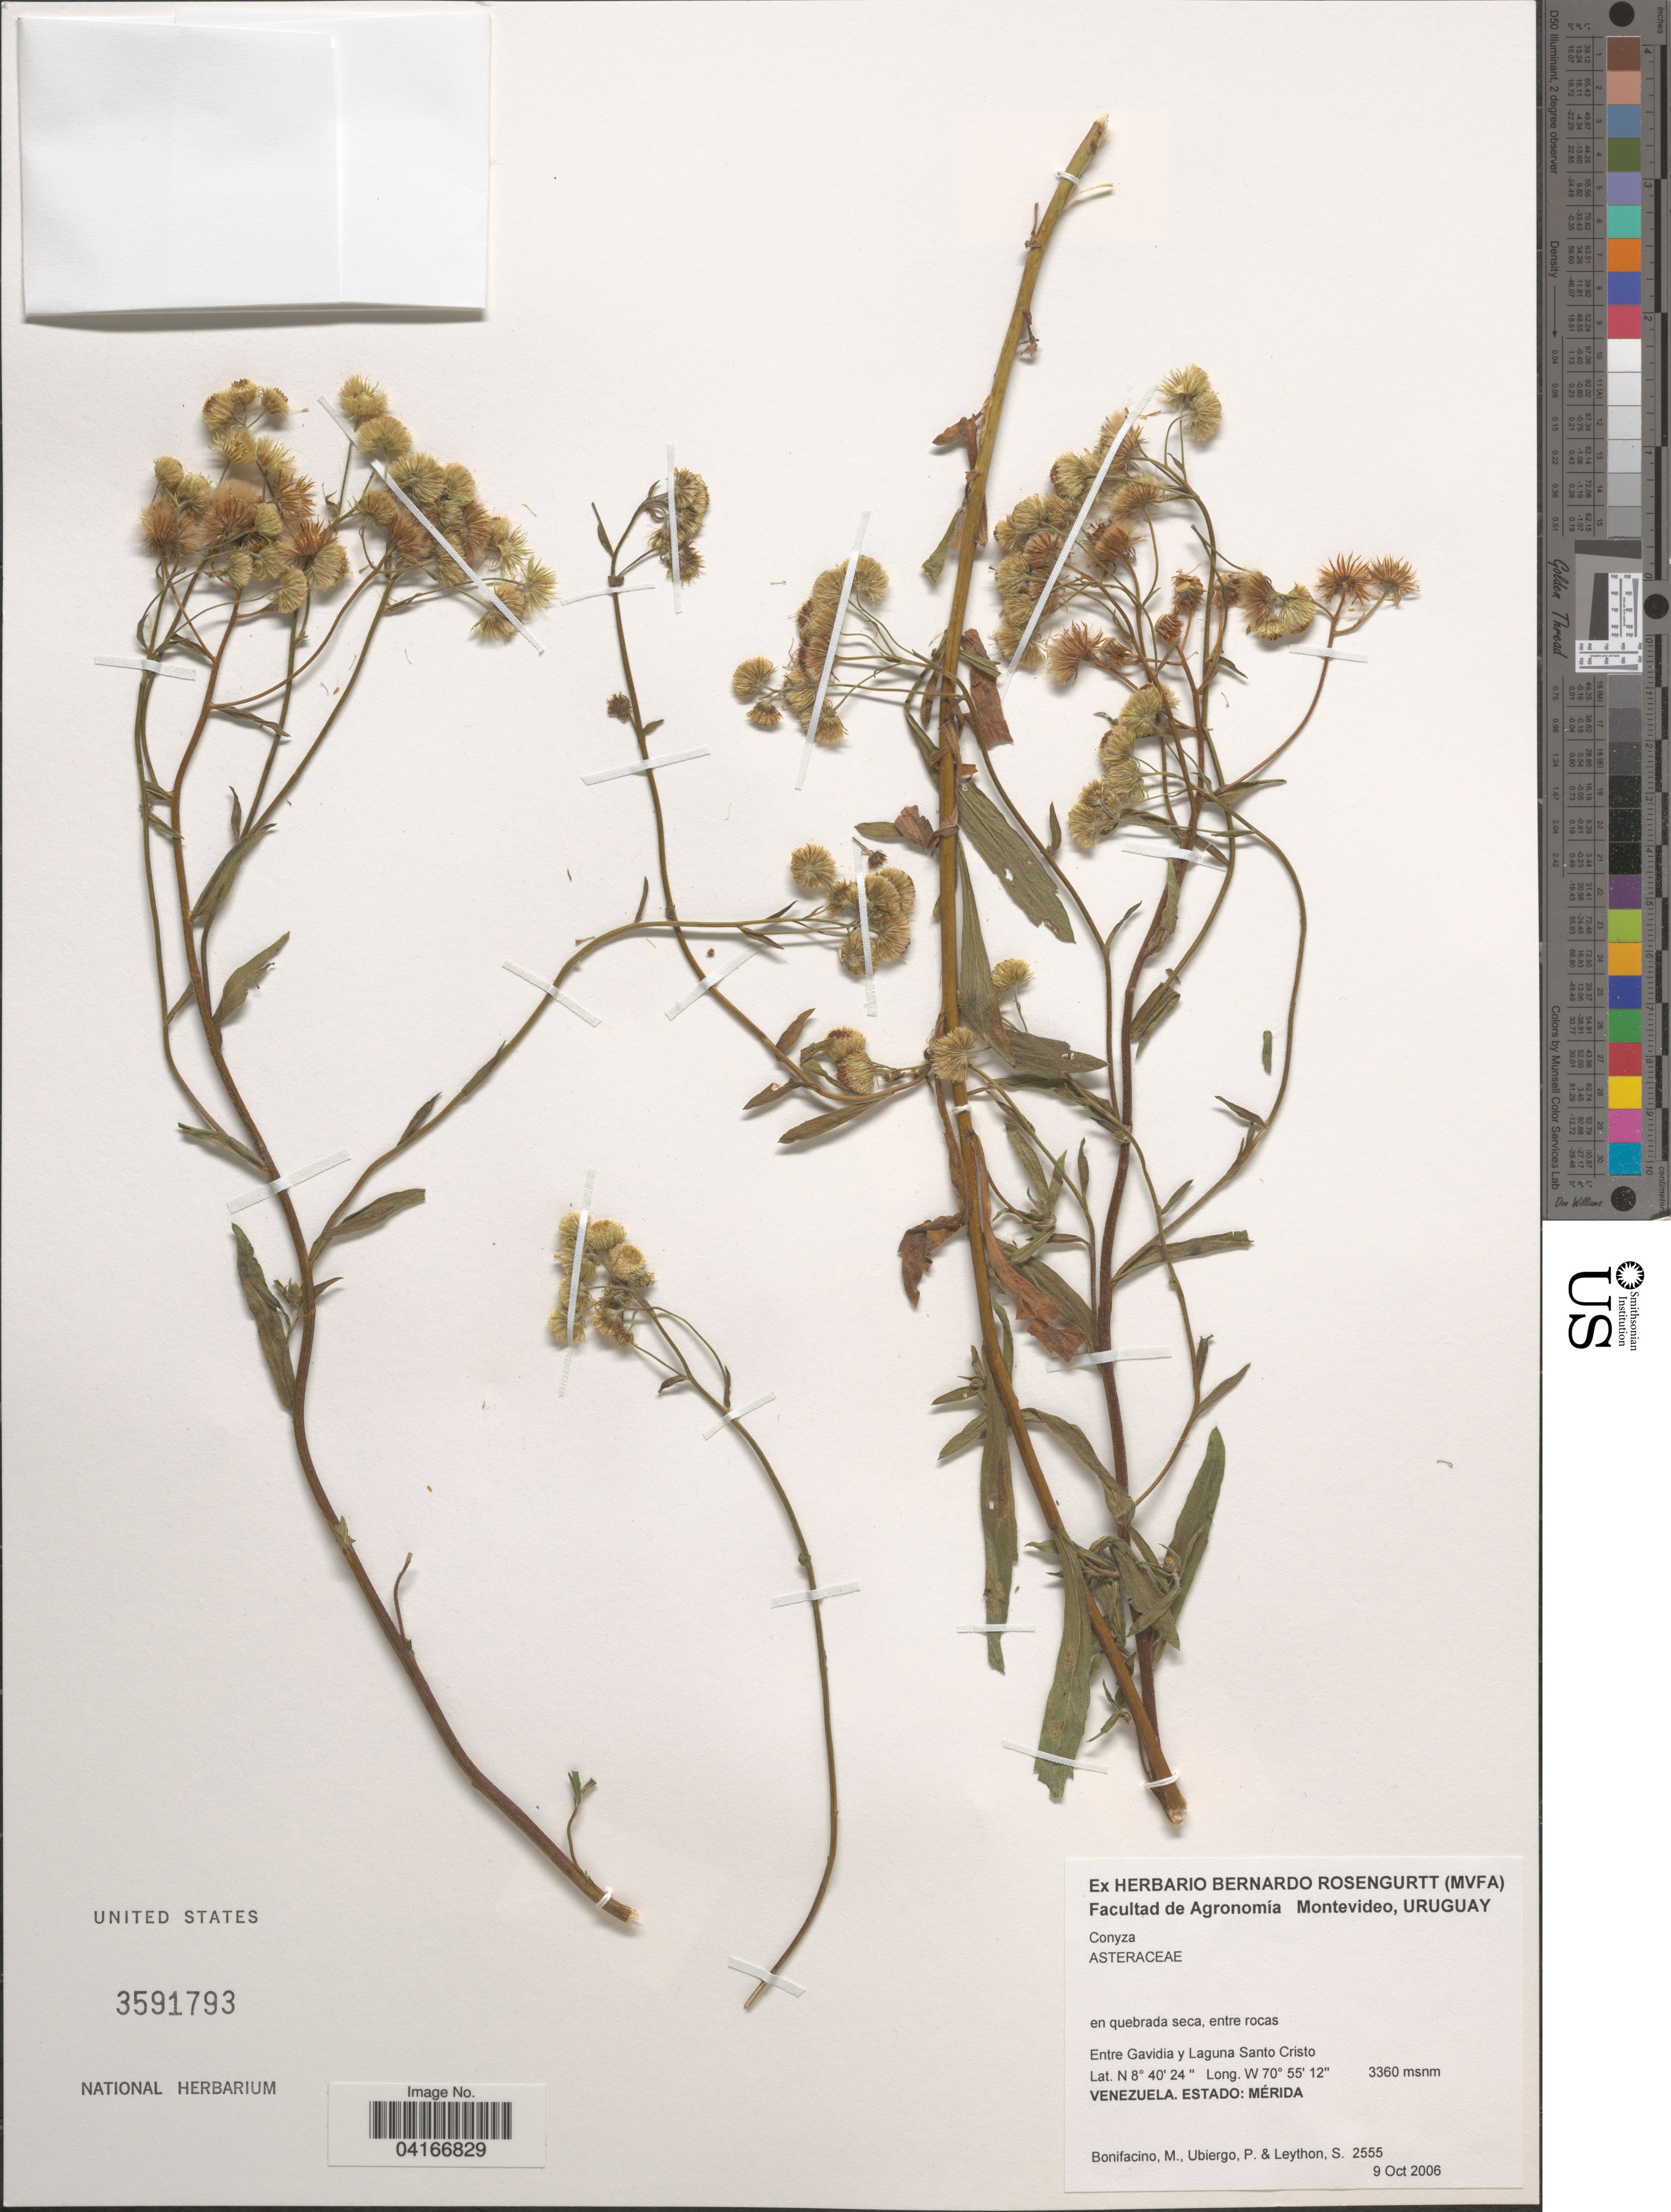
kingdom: Plantae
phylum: Tracheophyta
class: Magnoliopsida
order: Asterales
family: Asteraceae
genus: Conyza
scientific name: Conyza sp.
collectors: M. Bonifacino, P. Ubiergo & S. Leython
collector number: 2555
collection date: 2006-10-09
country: Venezuela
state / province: Merida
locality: Entre Gavidia y Laguna Santo Cristo.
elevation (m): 3360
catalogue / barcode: US 3591793